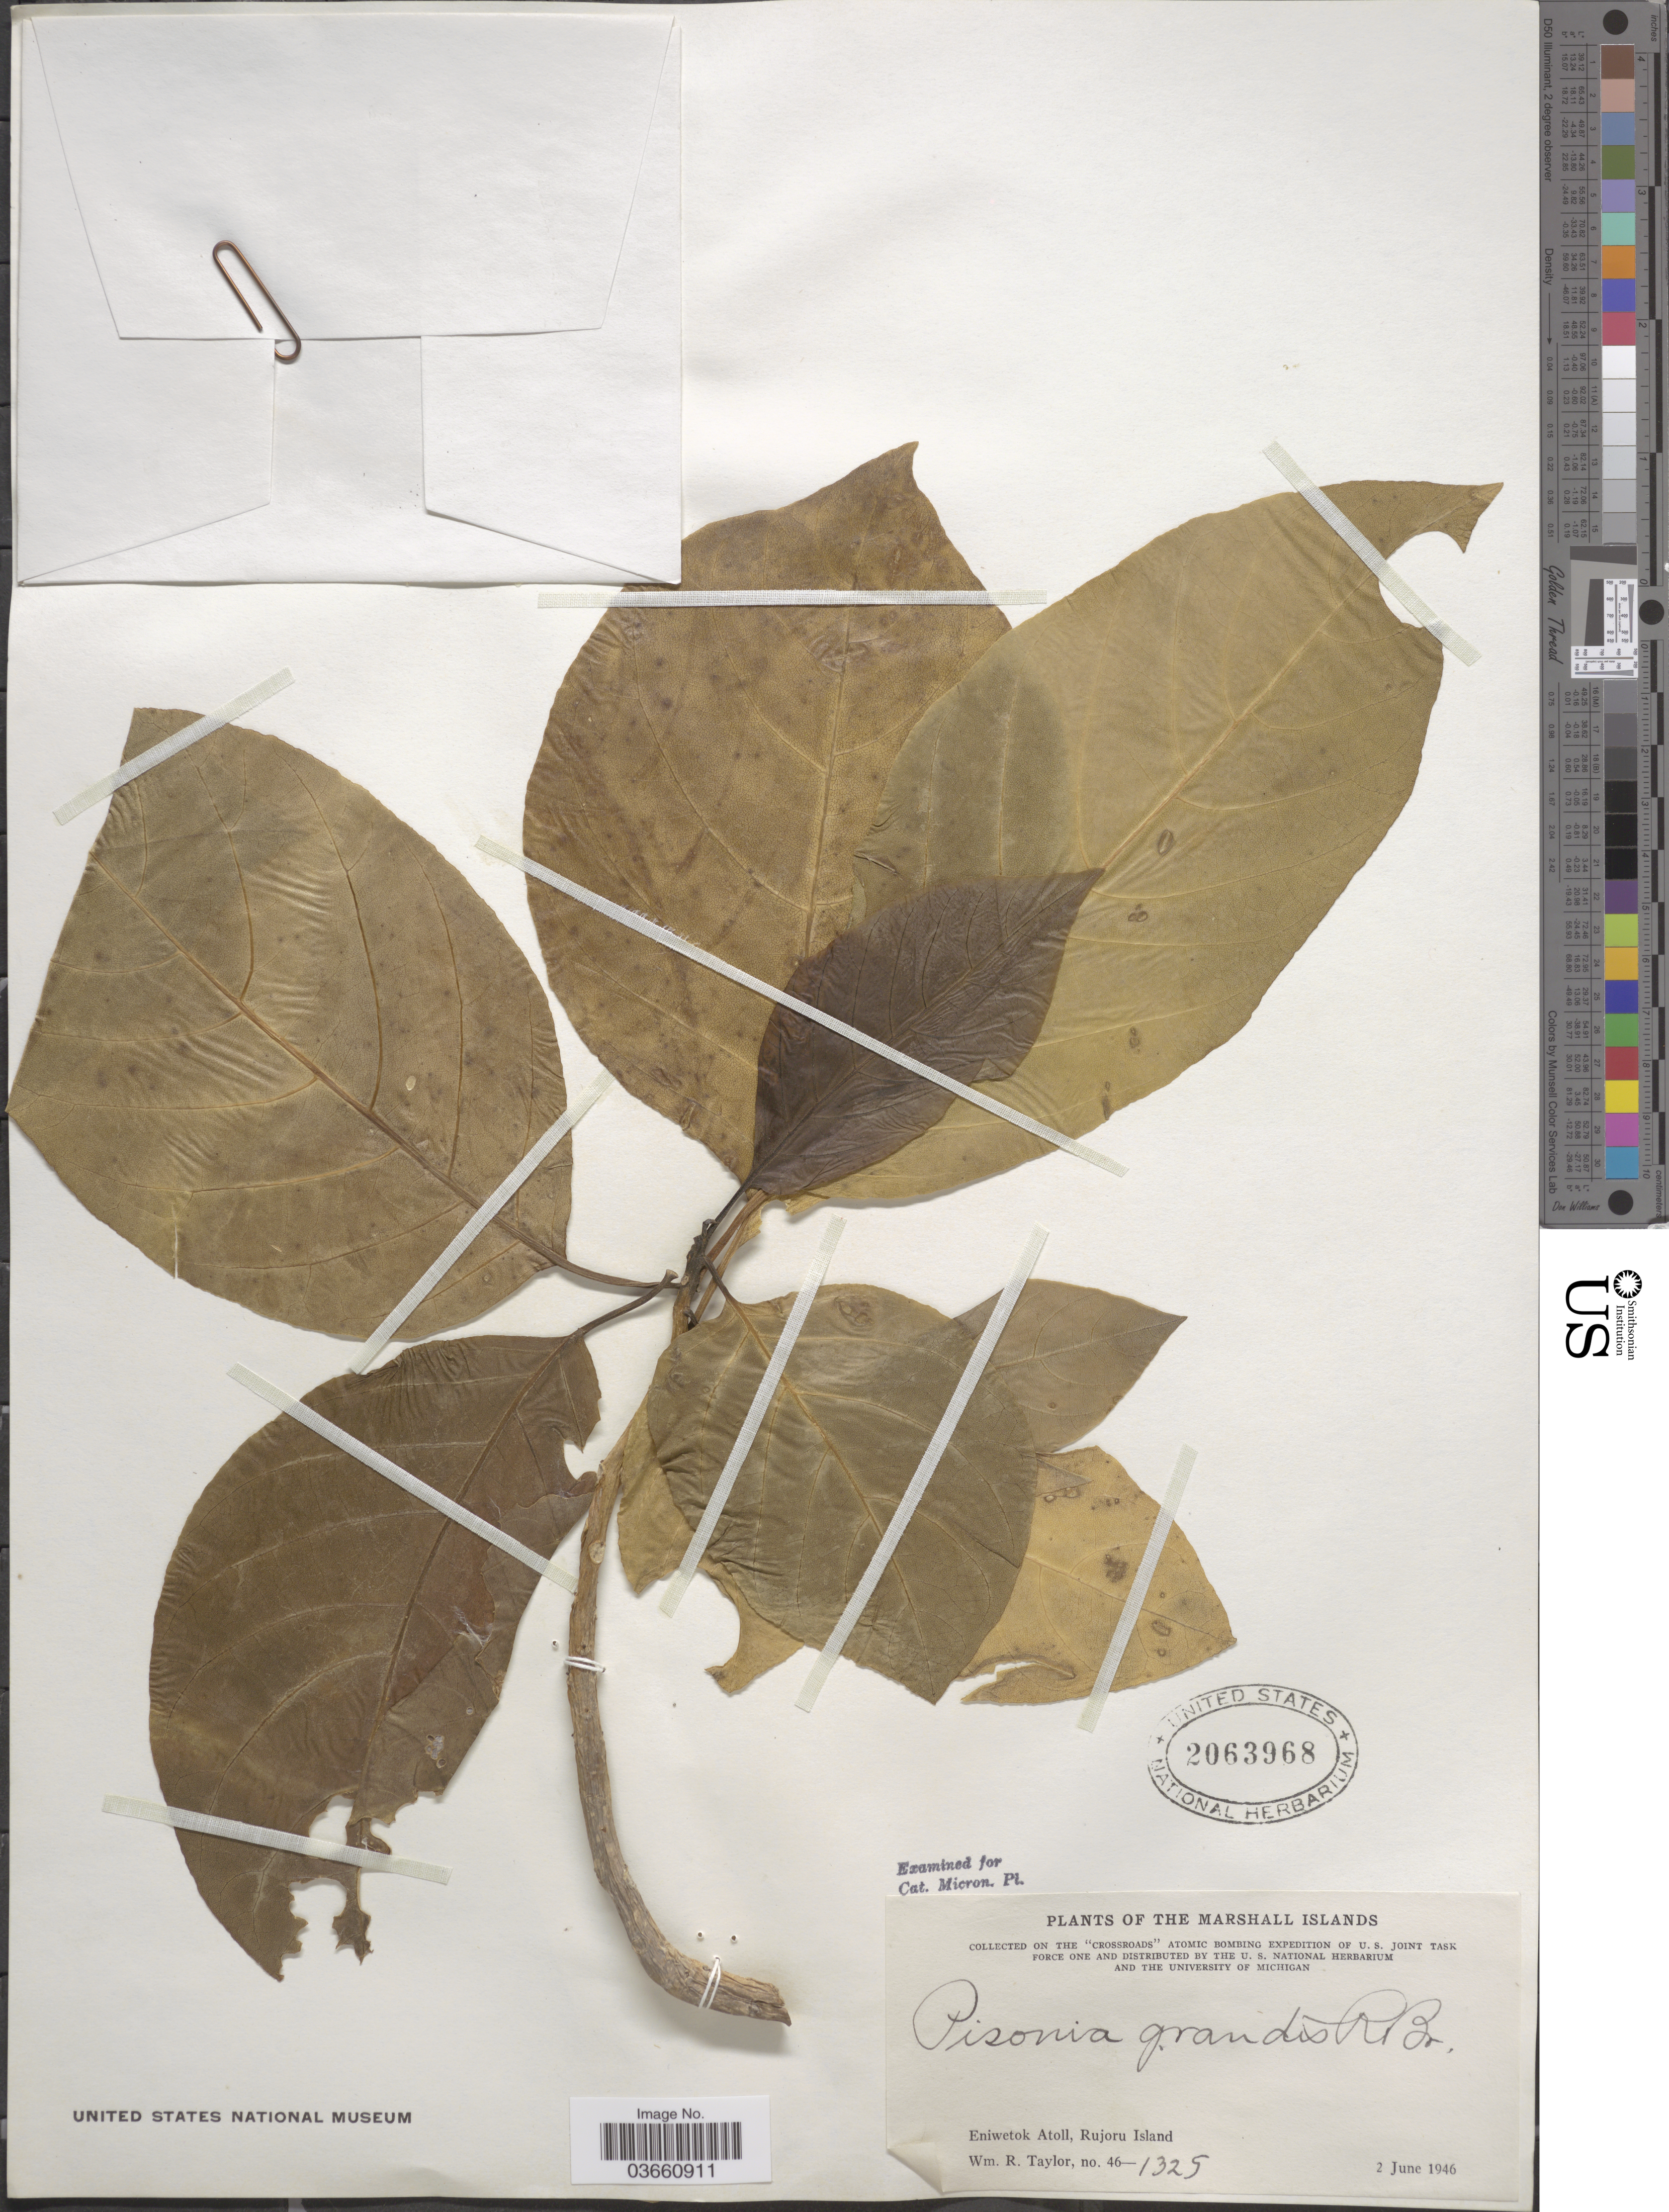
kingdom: Plantae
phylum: Tracheophyta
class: Magnoliopsida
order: Caryophyllales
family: Nyctaginaceae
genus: Pisonia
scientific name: Pisonia grandis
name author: R. Br.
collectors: W. R. Taylor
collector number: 45-1329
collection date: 1946-06-02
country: Marshall Islands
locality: Eniwetok Atoll, Rujoru Island.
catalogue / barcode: US 2063968